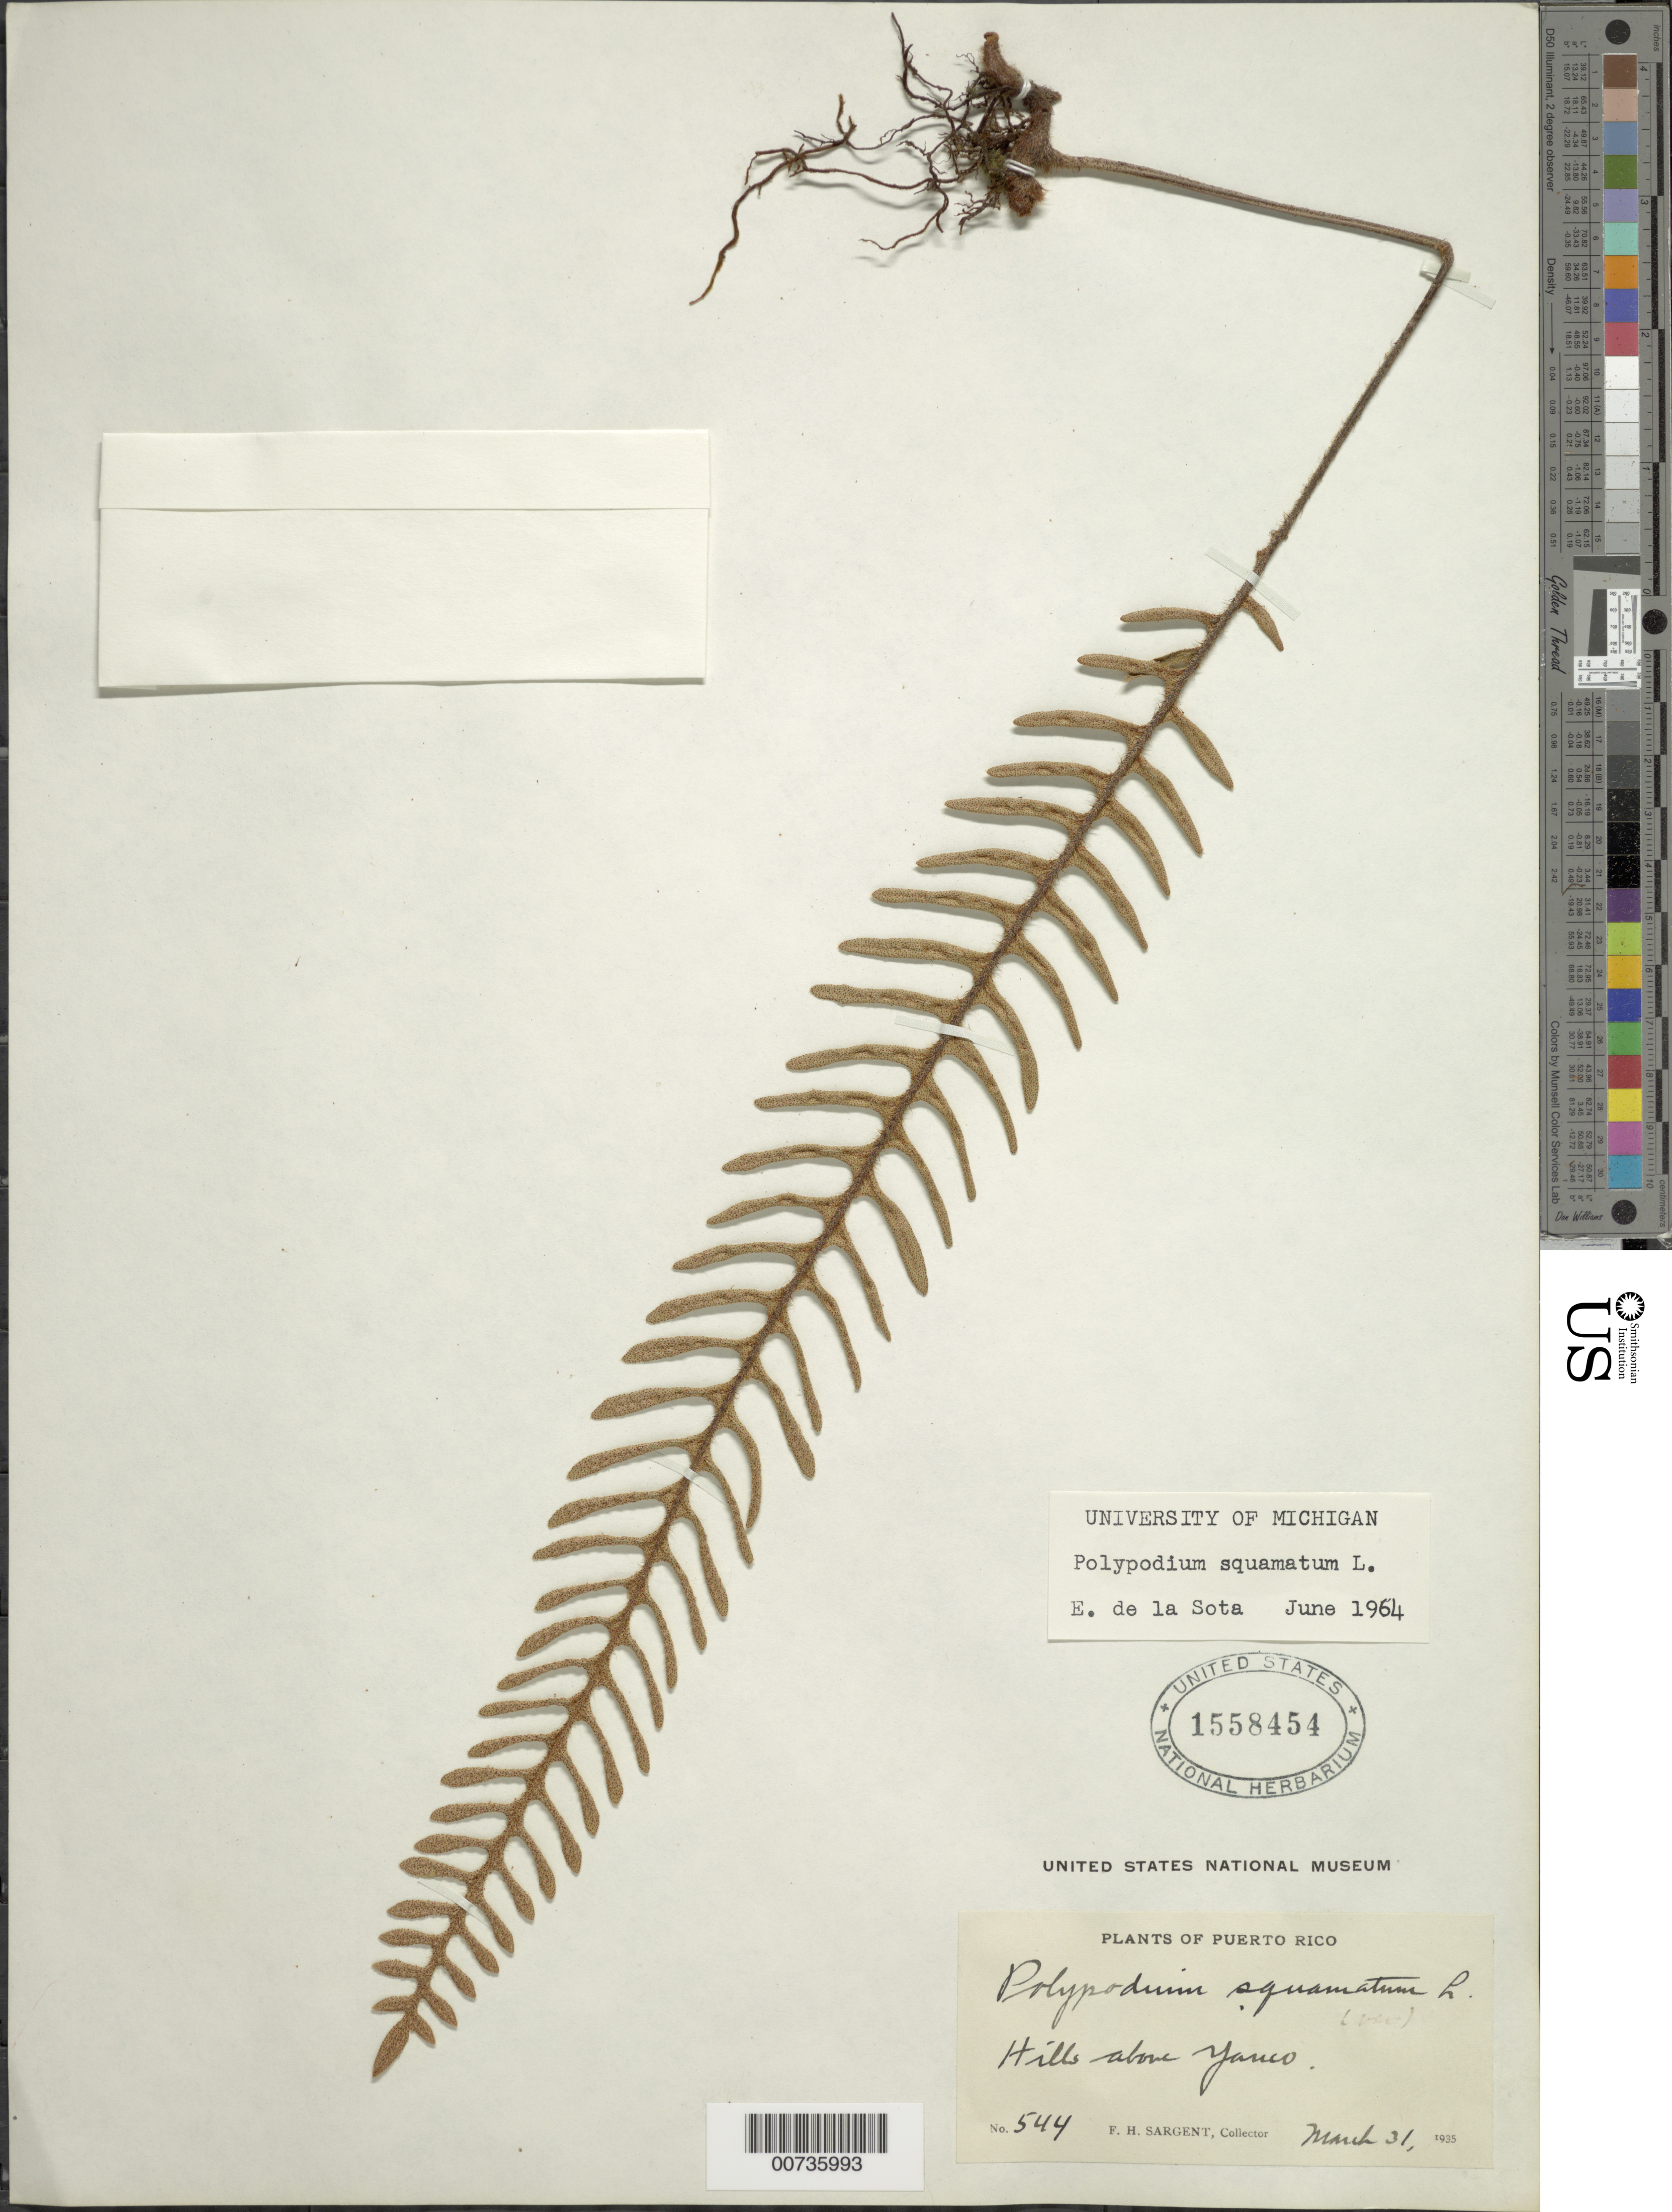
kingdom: Plantae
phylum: Tracheophyta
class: Polypodiopsida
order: Polypodiales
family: Polypodiaceae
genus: Pleopeltis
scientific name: Pleopeltis squamata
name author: (L.) J. Sm.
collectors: F. H. Sargent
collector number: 544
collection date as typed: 31 Mar 1935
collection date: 1935-03-31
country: Puerto Rico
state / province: Yauco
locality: Yauco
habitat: Hills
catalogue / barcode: US 1558454